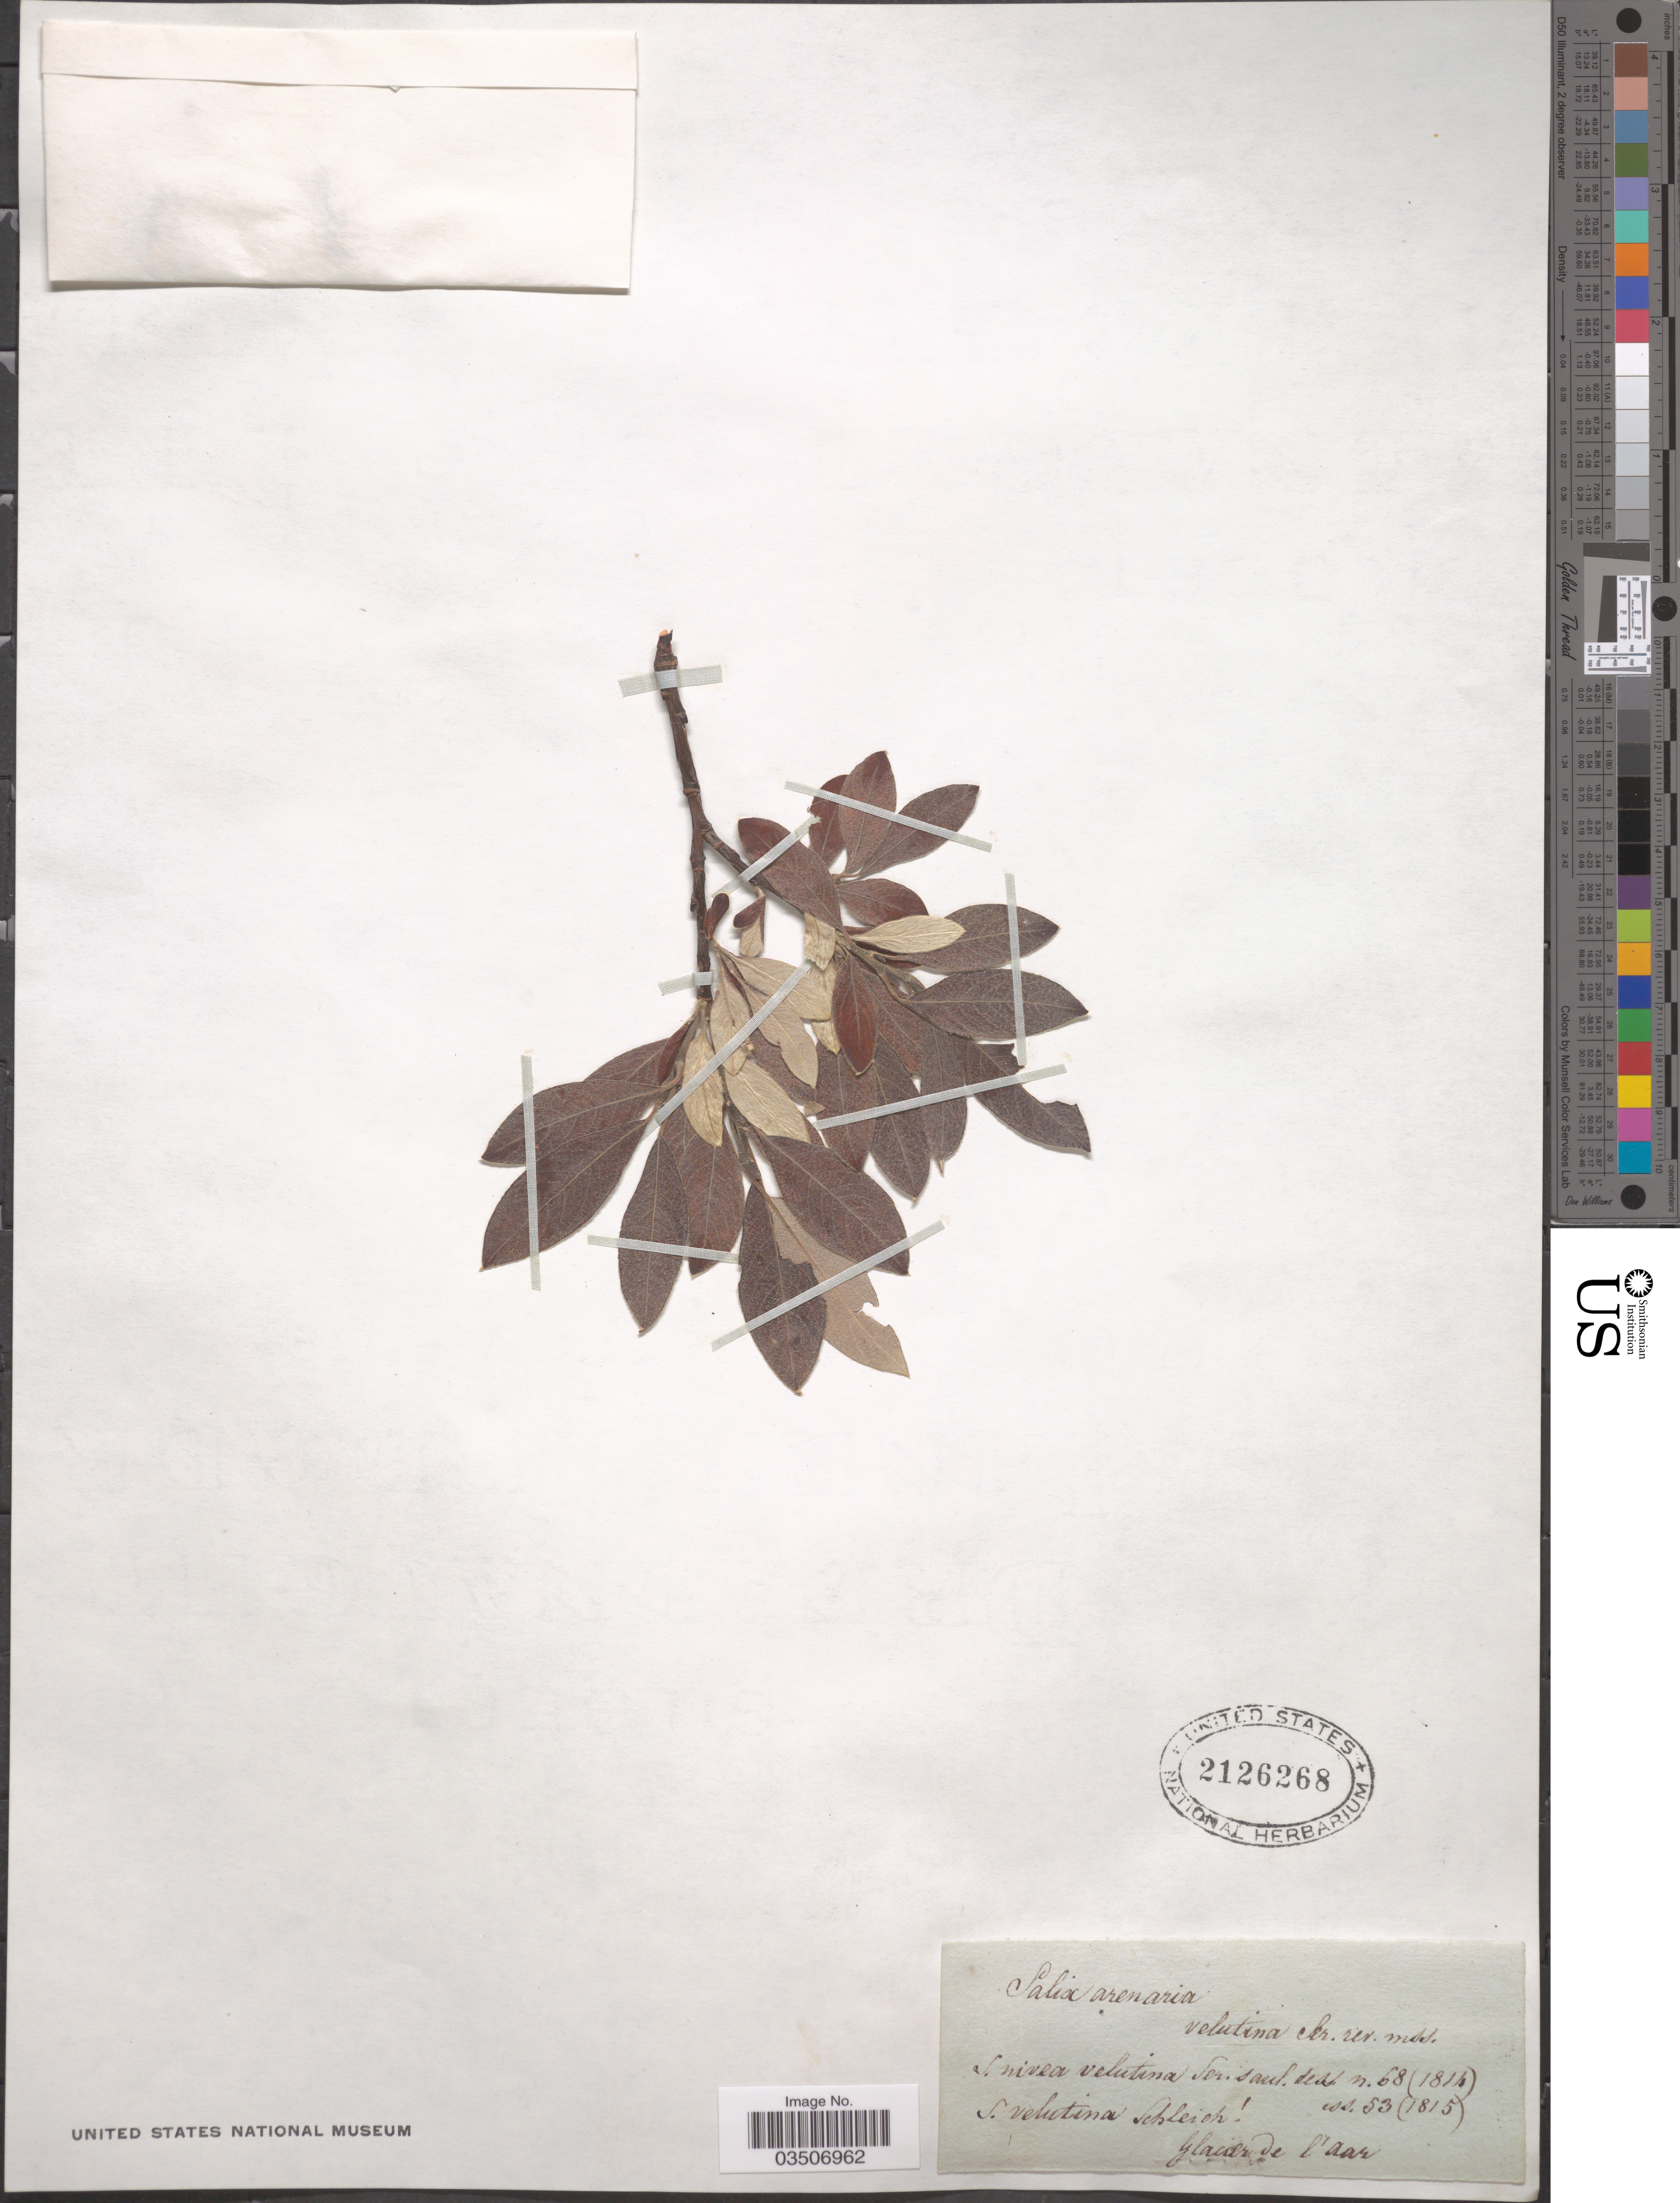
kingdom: Plantae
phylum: Tracheophyta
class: Magnoliopsida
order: Malpighiales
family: Salicaceae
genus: Salix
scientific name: Salix arenaria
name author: L.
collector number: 68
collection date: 1814/1815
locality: Glacier de l'aar.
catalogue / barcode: US 2126268